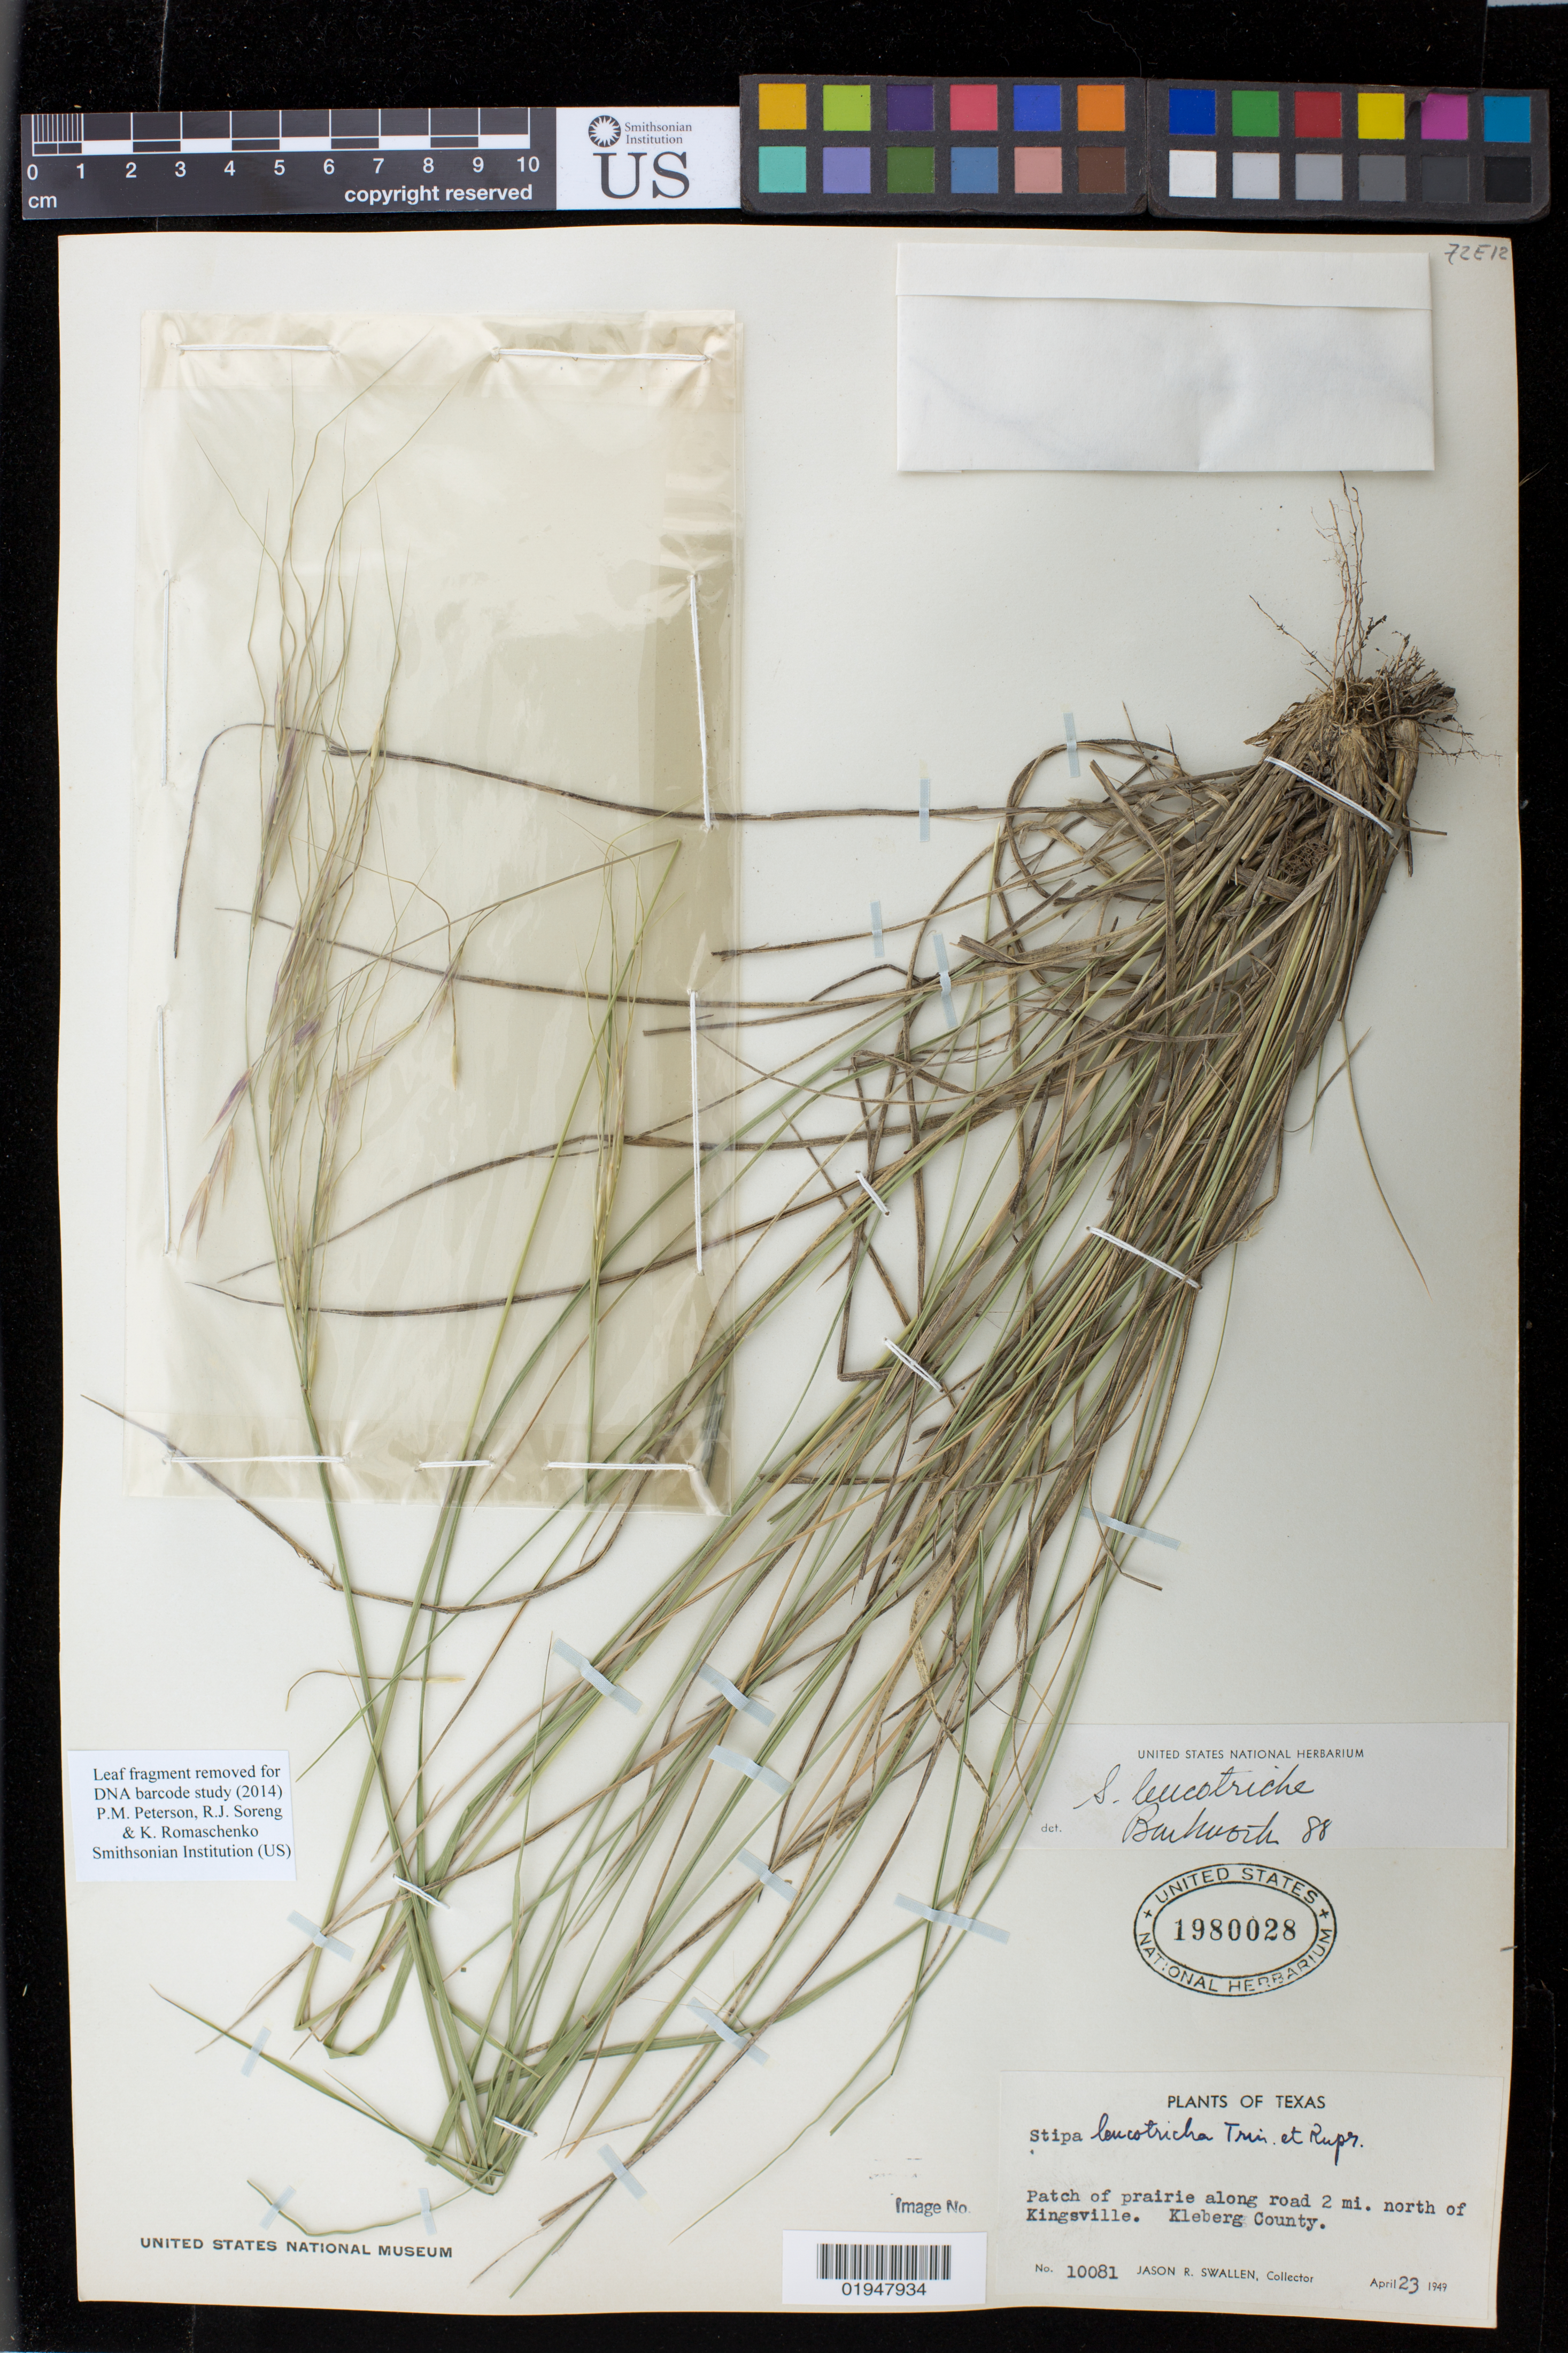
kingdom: Plantae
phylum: Tracheophyta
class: Liliopsida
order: Poales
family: Poaceae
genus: Nassella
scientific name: Nassella leucotricha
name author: (Trin. & Rupr.) R.W. Pohl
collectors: J. R. Swallen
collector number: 10081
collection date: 1949-04-23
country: United States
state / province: Texas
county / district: Kleberg County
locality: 2 mi. north of Kingsville.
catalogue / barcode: US 1980028